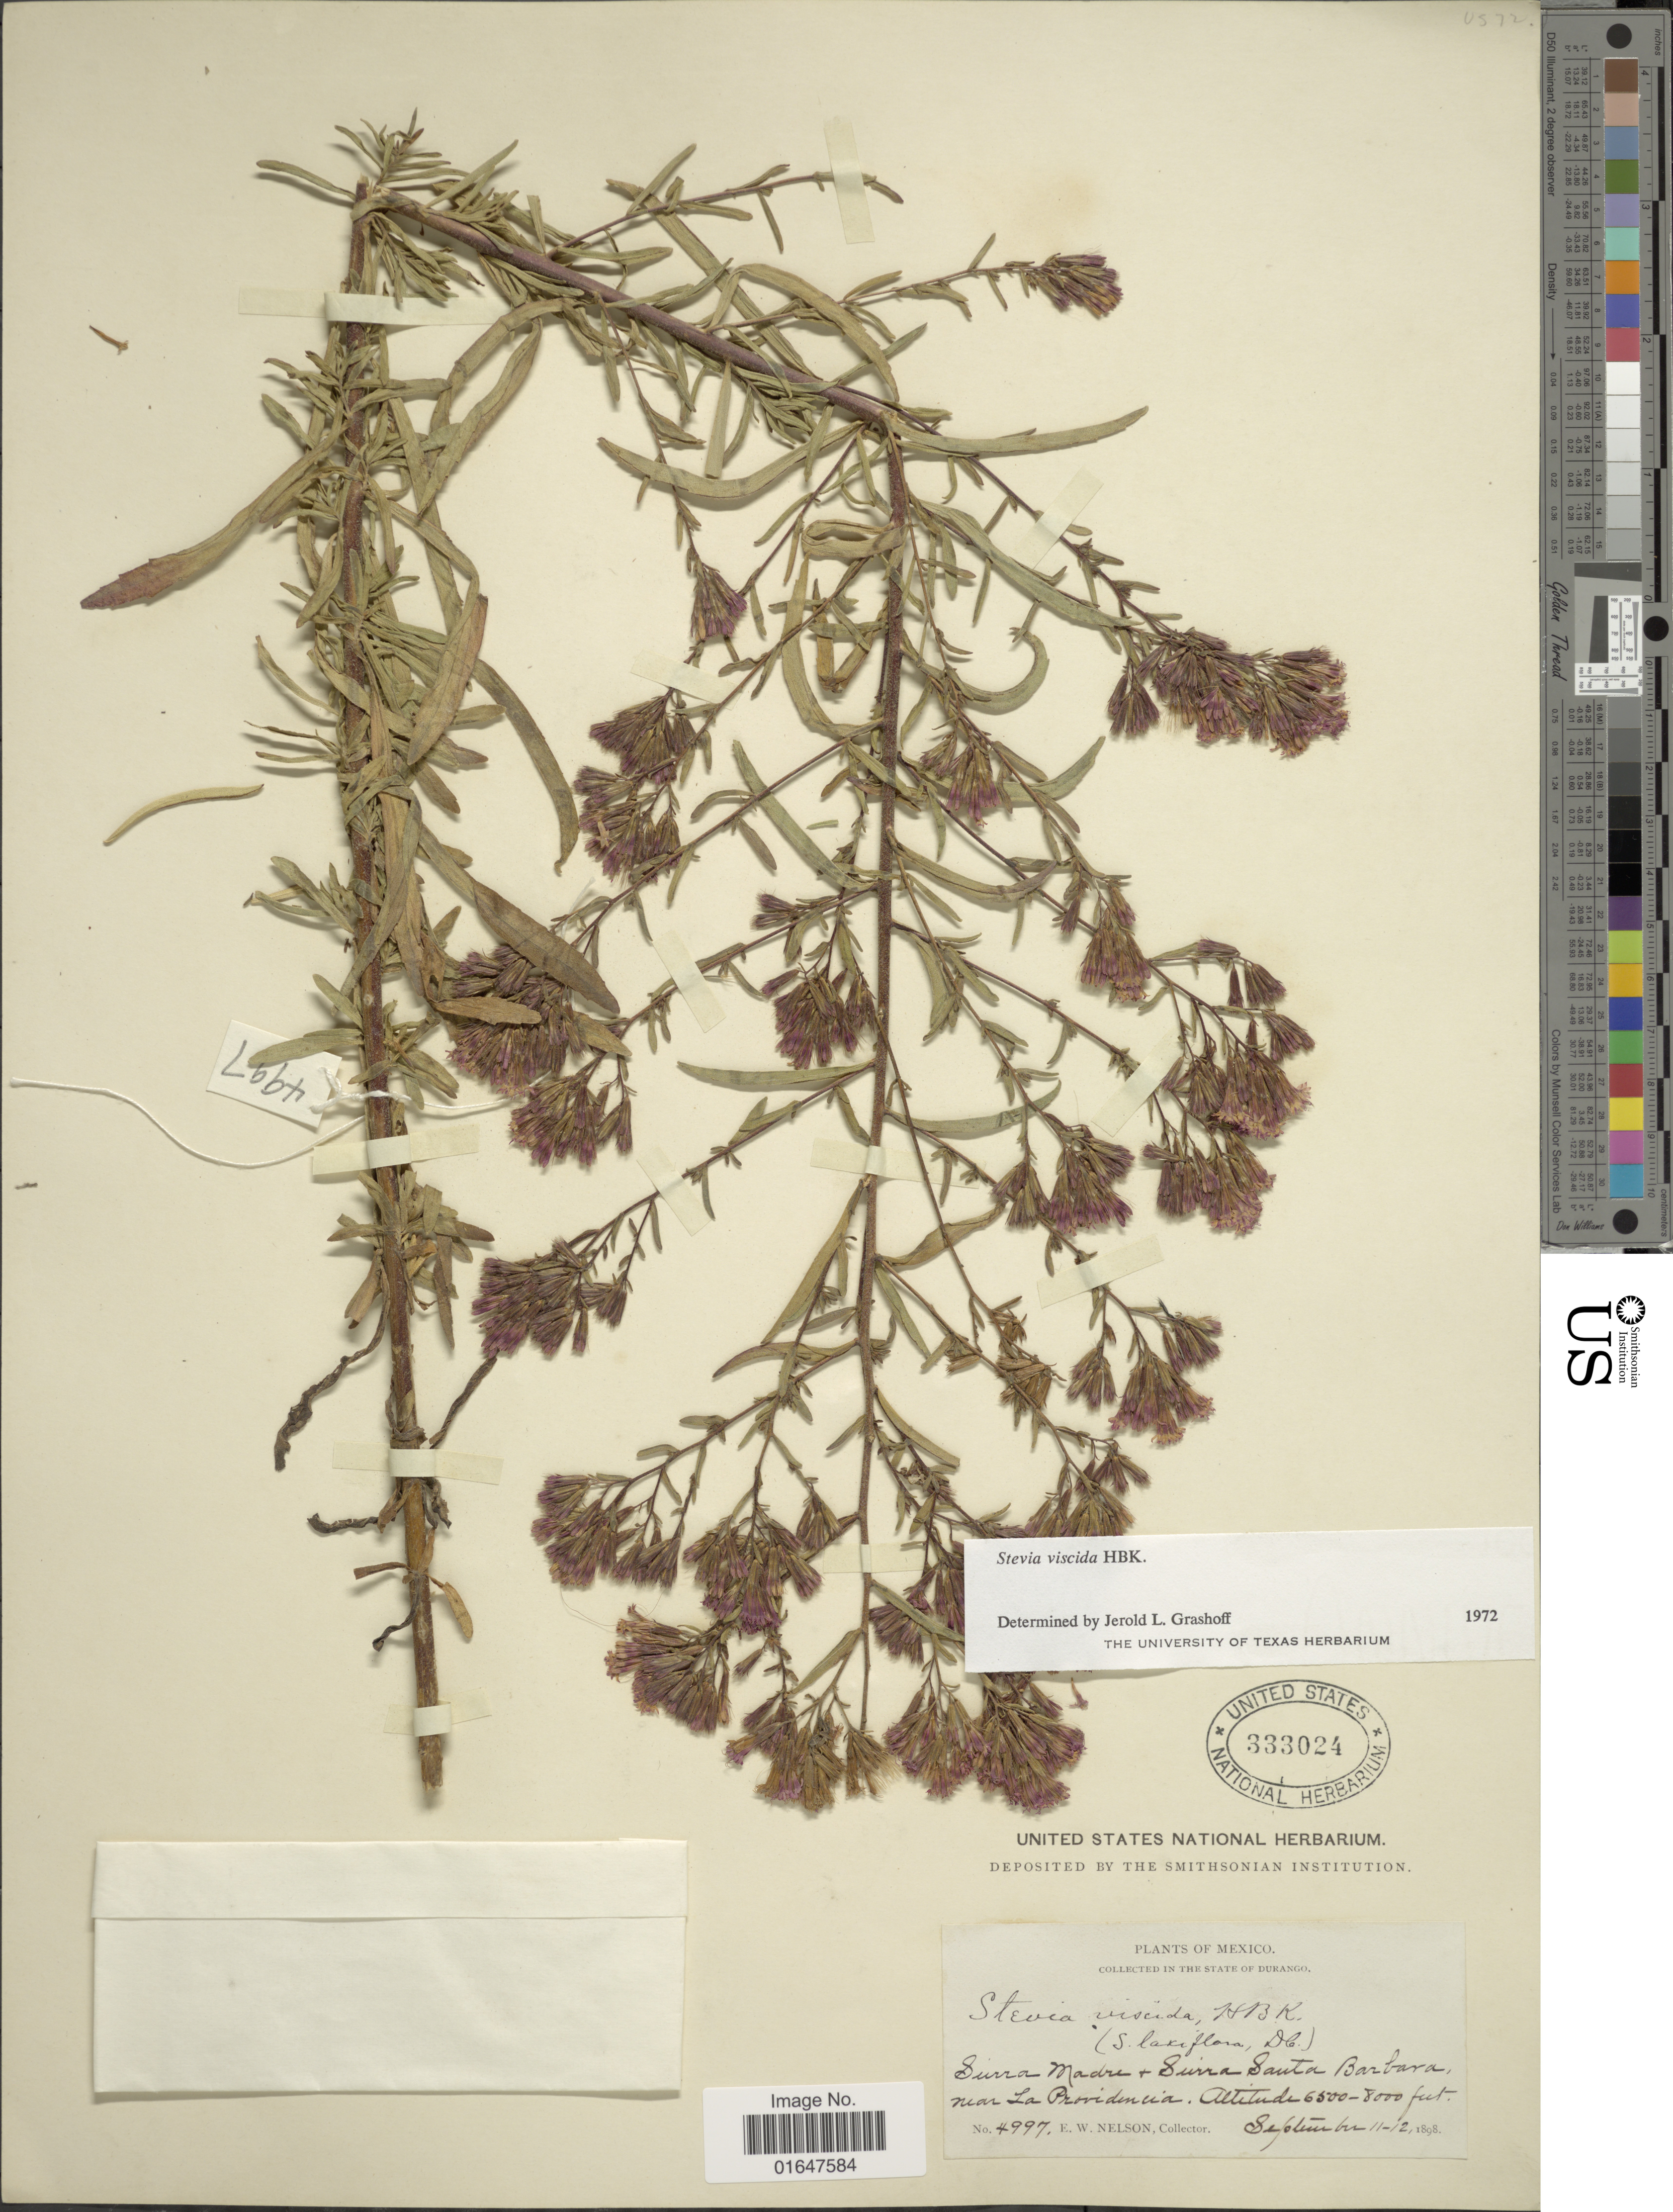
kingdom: Plantae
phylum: Tracheophyta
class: Magnoliopsida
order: Asterales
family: Asteraceae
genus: Stevia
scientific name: Stevia viscida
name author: Kunth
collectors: E. W. Nelson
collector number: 4997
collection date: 1898-09-11/1898-09-12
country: Mexico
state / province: Durango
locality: Sierra Madre + Sierra Santa Barbara near La Providencia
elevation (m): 1981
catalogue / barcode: US 333024